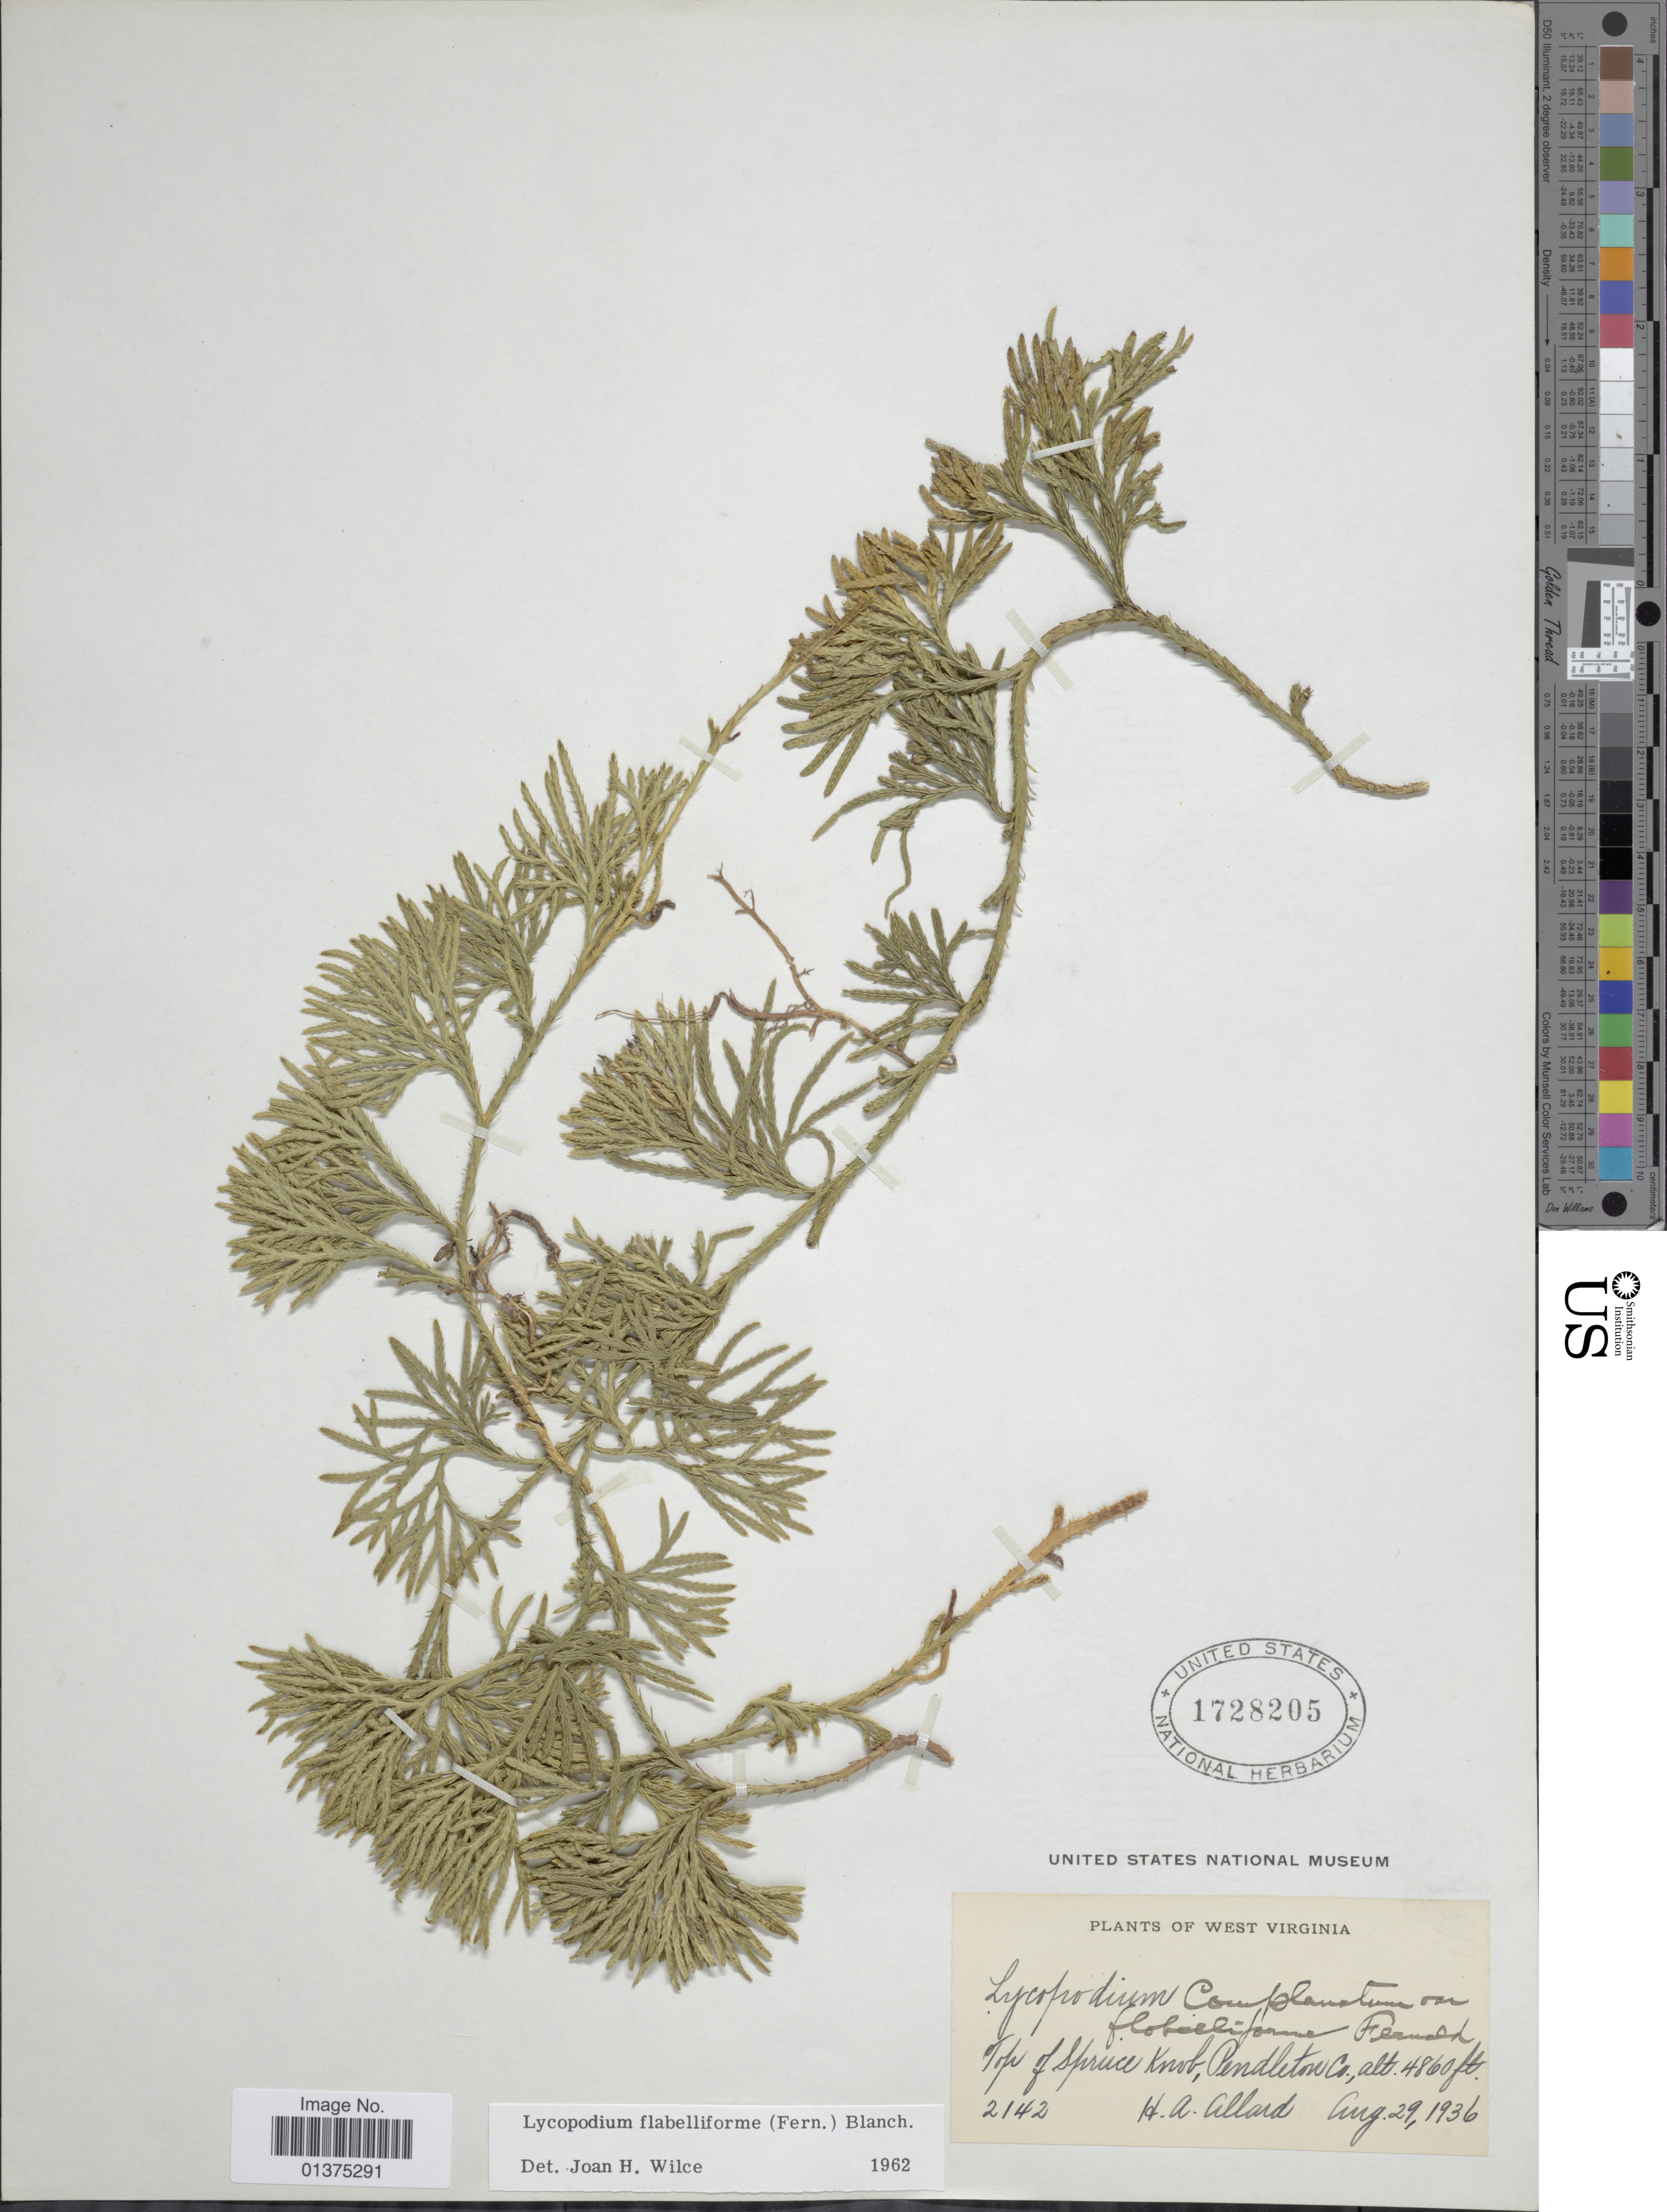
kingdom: Plantae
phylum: Tracheophyta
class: Lycopodiopsida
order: Lycopodiales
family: Lycopodiaceae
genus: Diphasiastrum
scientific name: Diphasiastrum digitatum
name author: (Dill. ex A. Braun) Holub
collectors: H. A. Allard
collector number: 2142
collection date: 1936-08-29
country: United States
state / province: West Virginia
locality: Top of Spruce Knob, Pendleton Co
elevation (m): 1481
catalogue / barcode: US 1728205